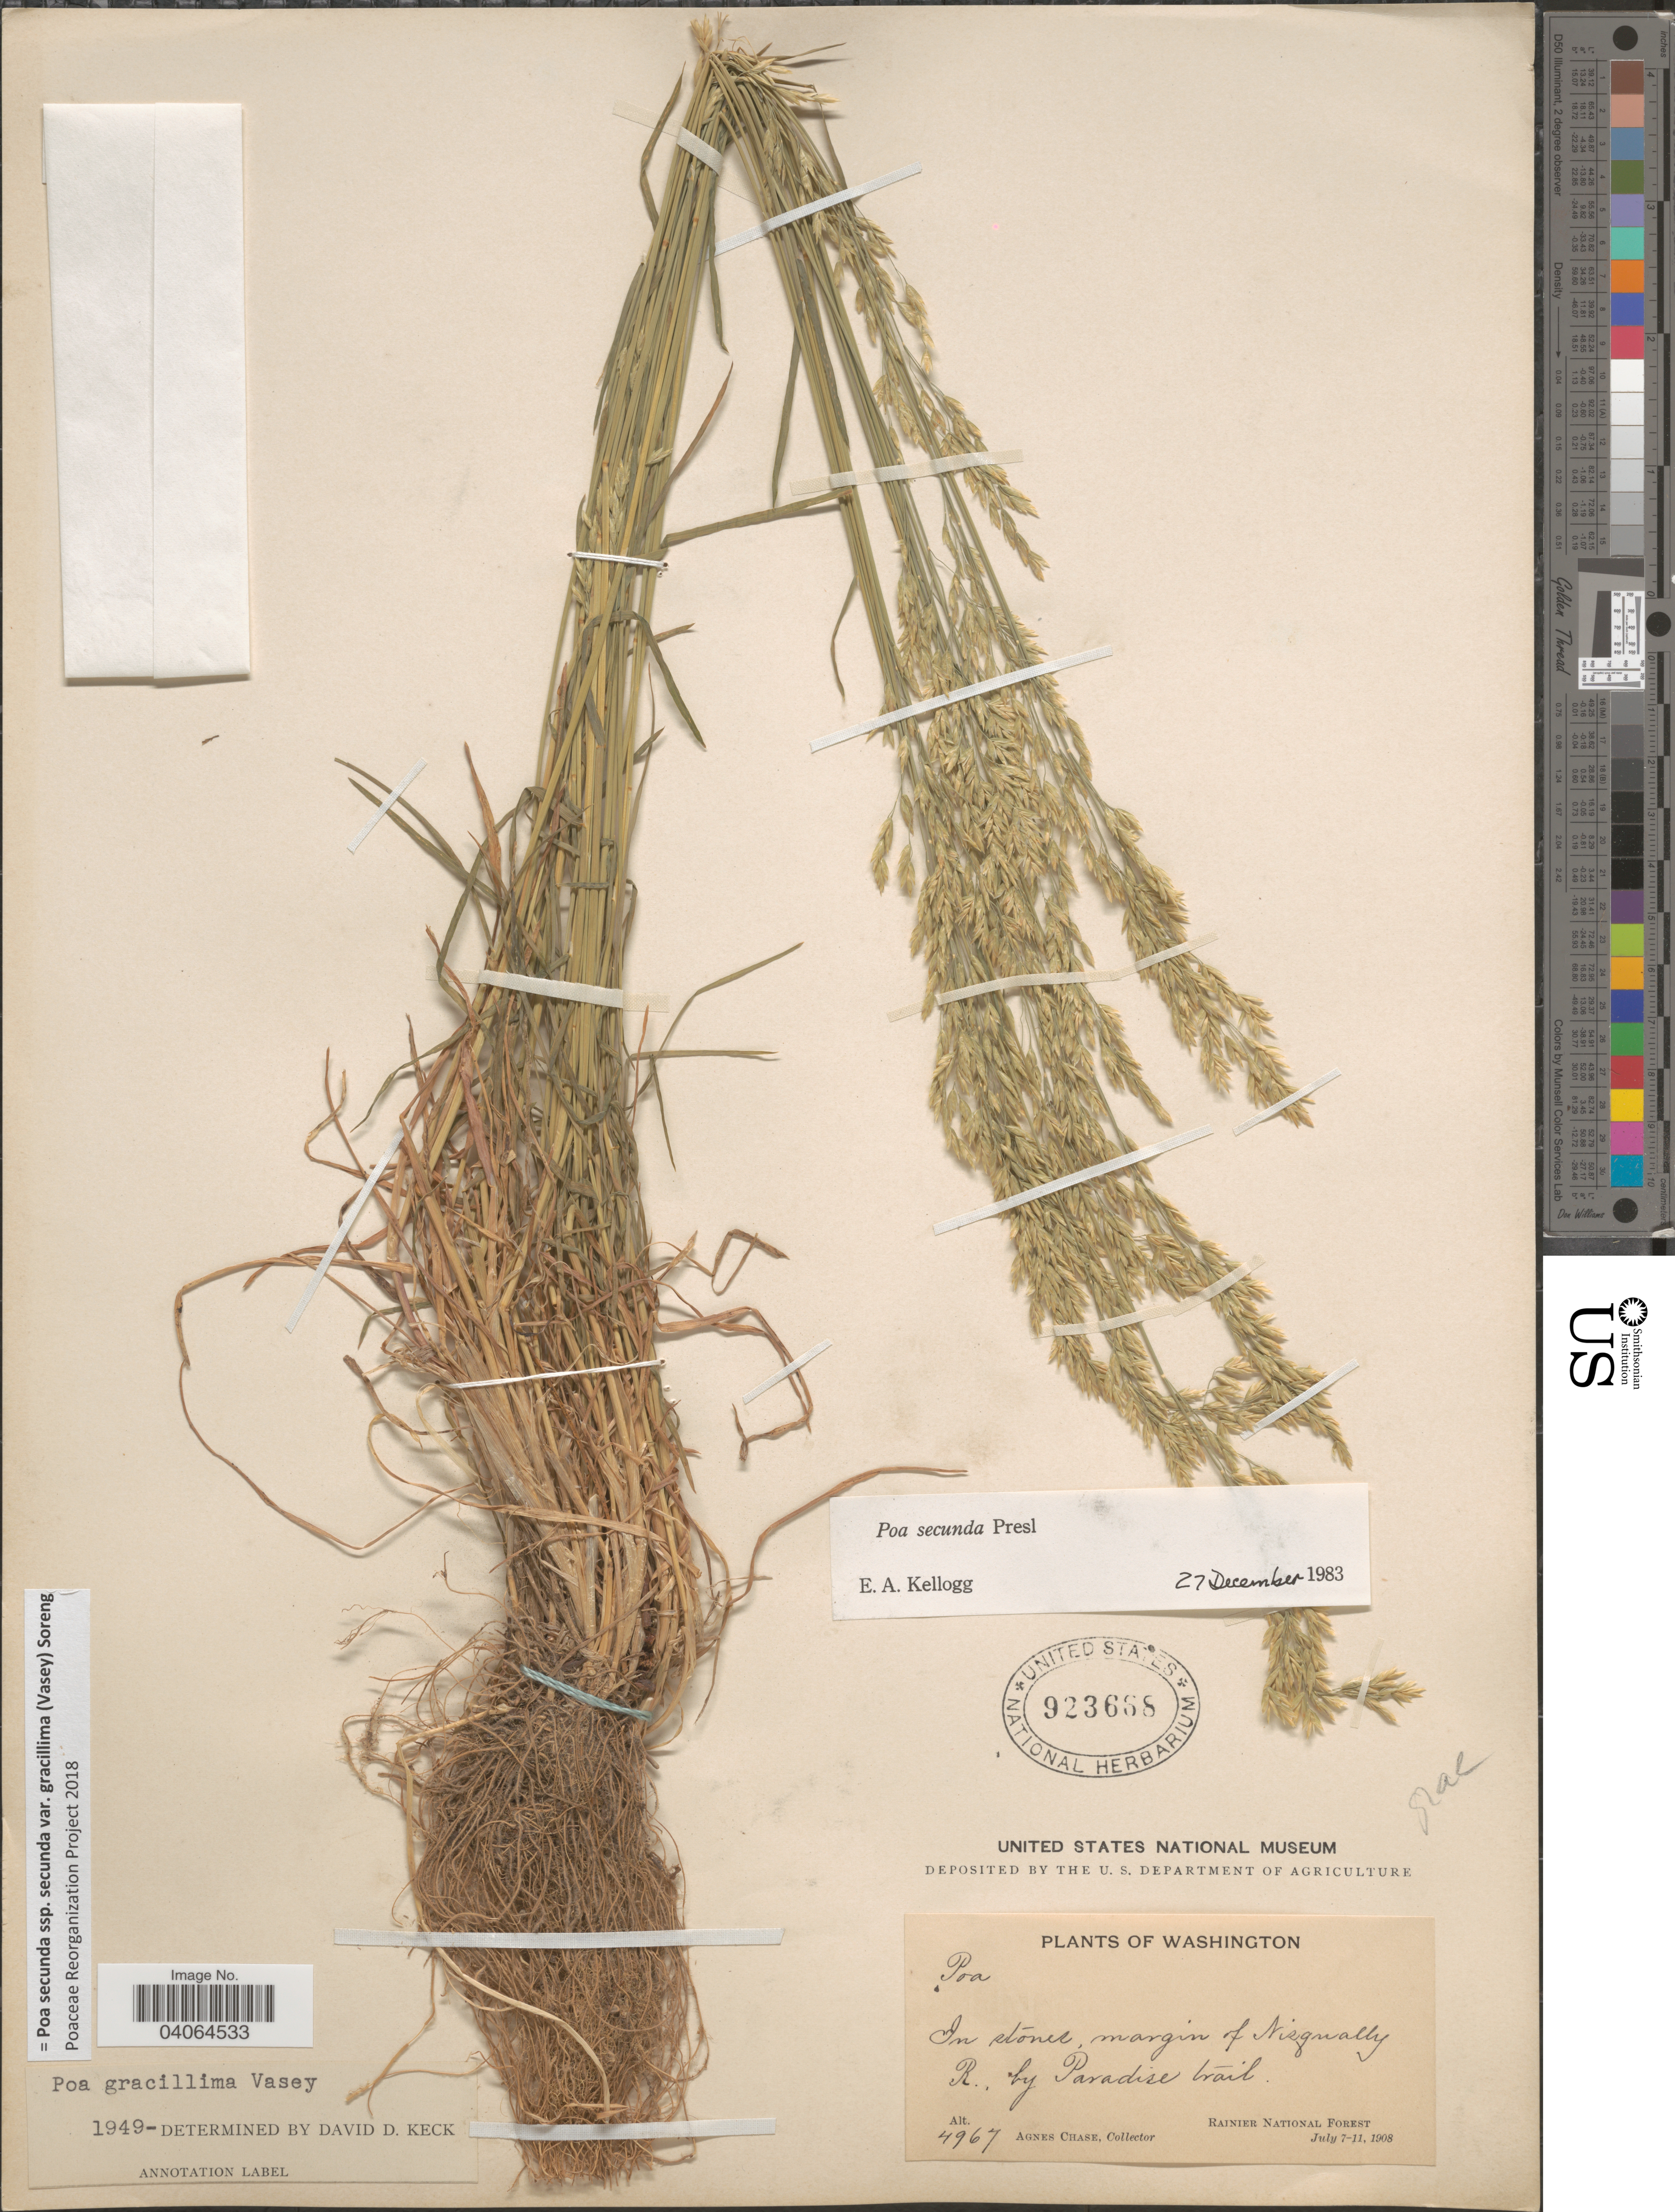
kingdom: Plantae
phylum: Tracheophyta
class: Liliopsida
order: Poales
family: Poaceae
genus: Poa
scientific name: Poa secunda subsp. secunda var. gracillima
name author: (Vasey) Soreng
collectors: A. Chase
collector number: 4967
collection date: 1908-07-07/1908-07-11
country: United States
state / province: Washington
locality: In stones, margin of Nisqually R., by Paradise trail. Rainier National Forest.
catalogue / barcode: US 923668